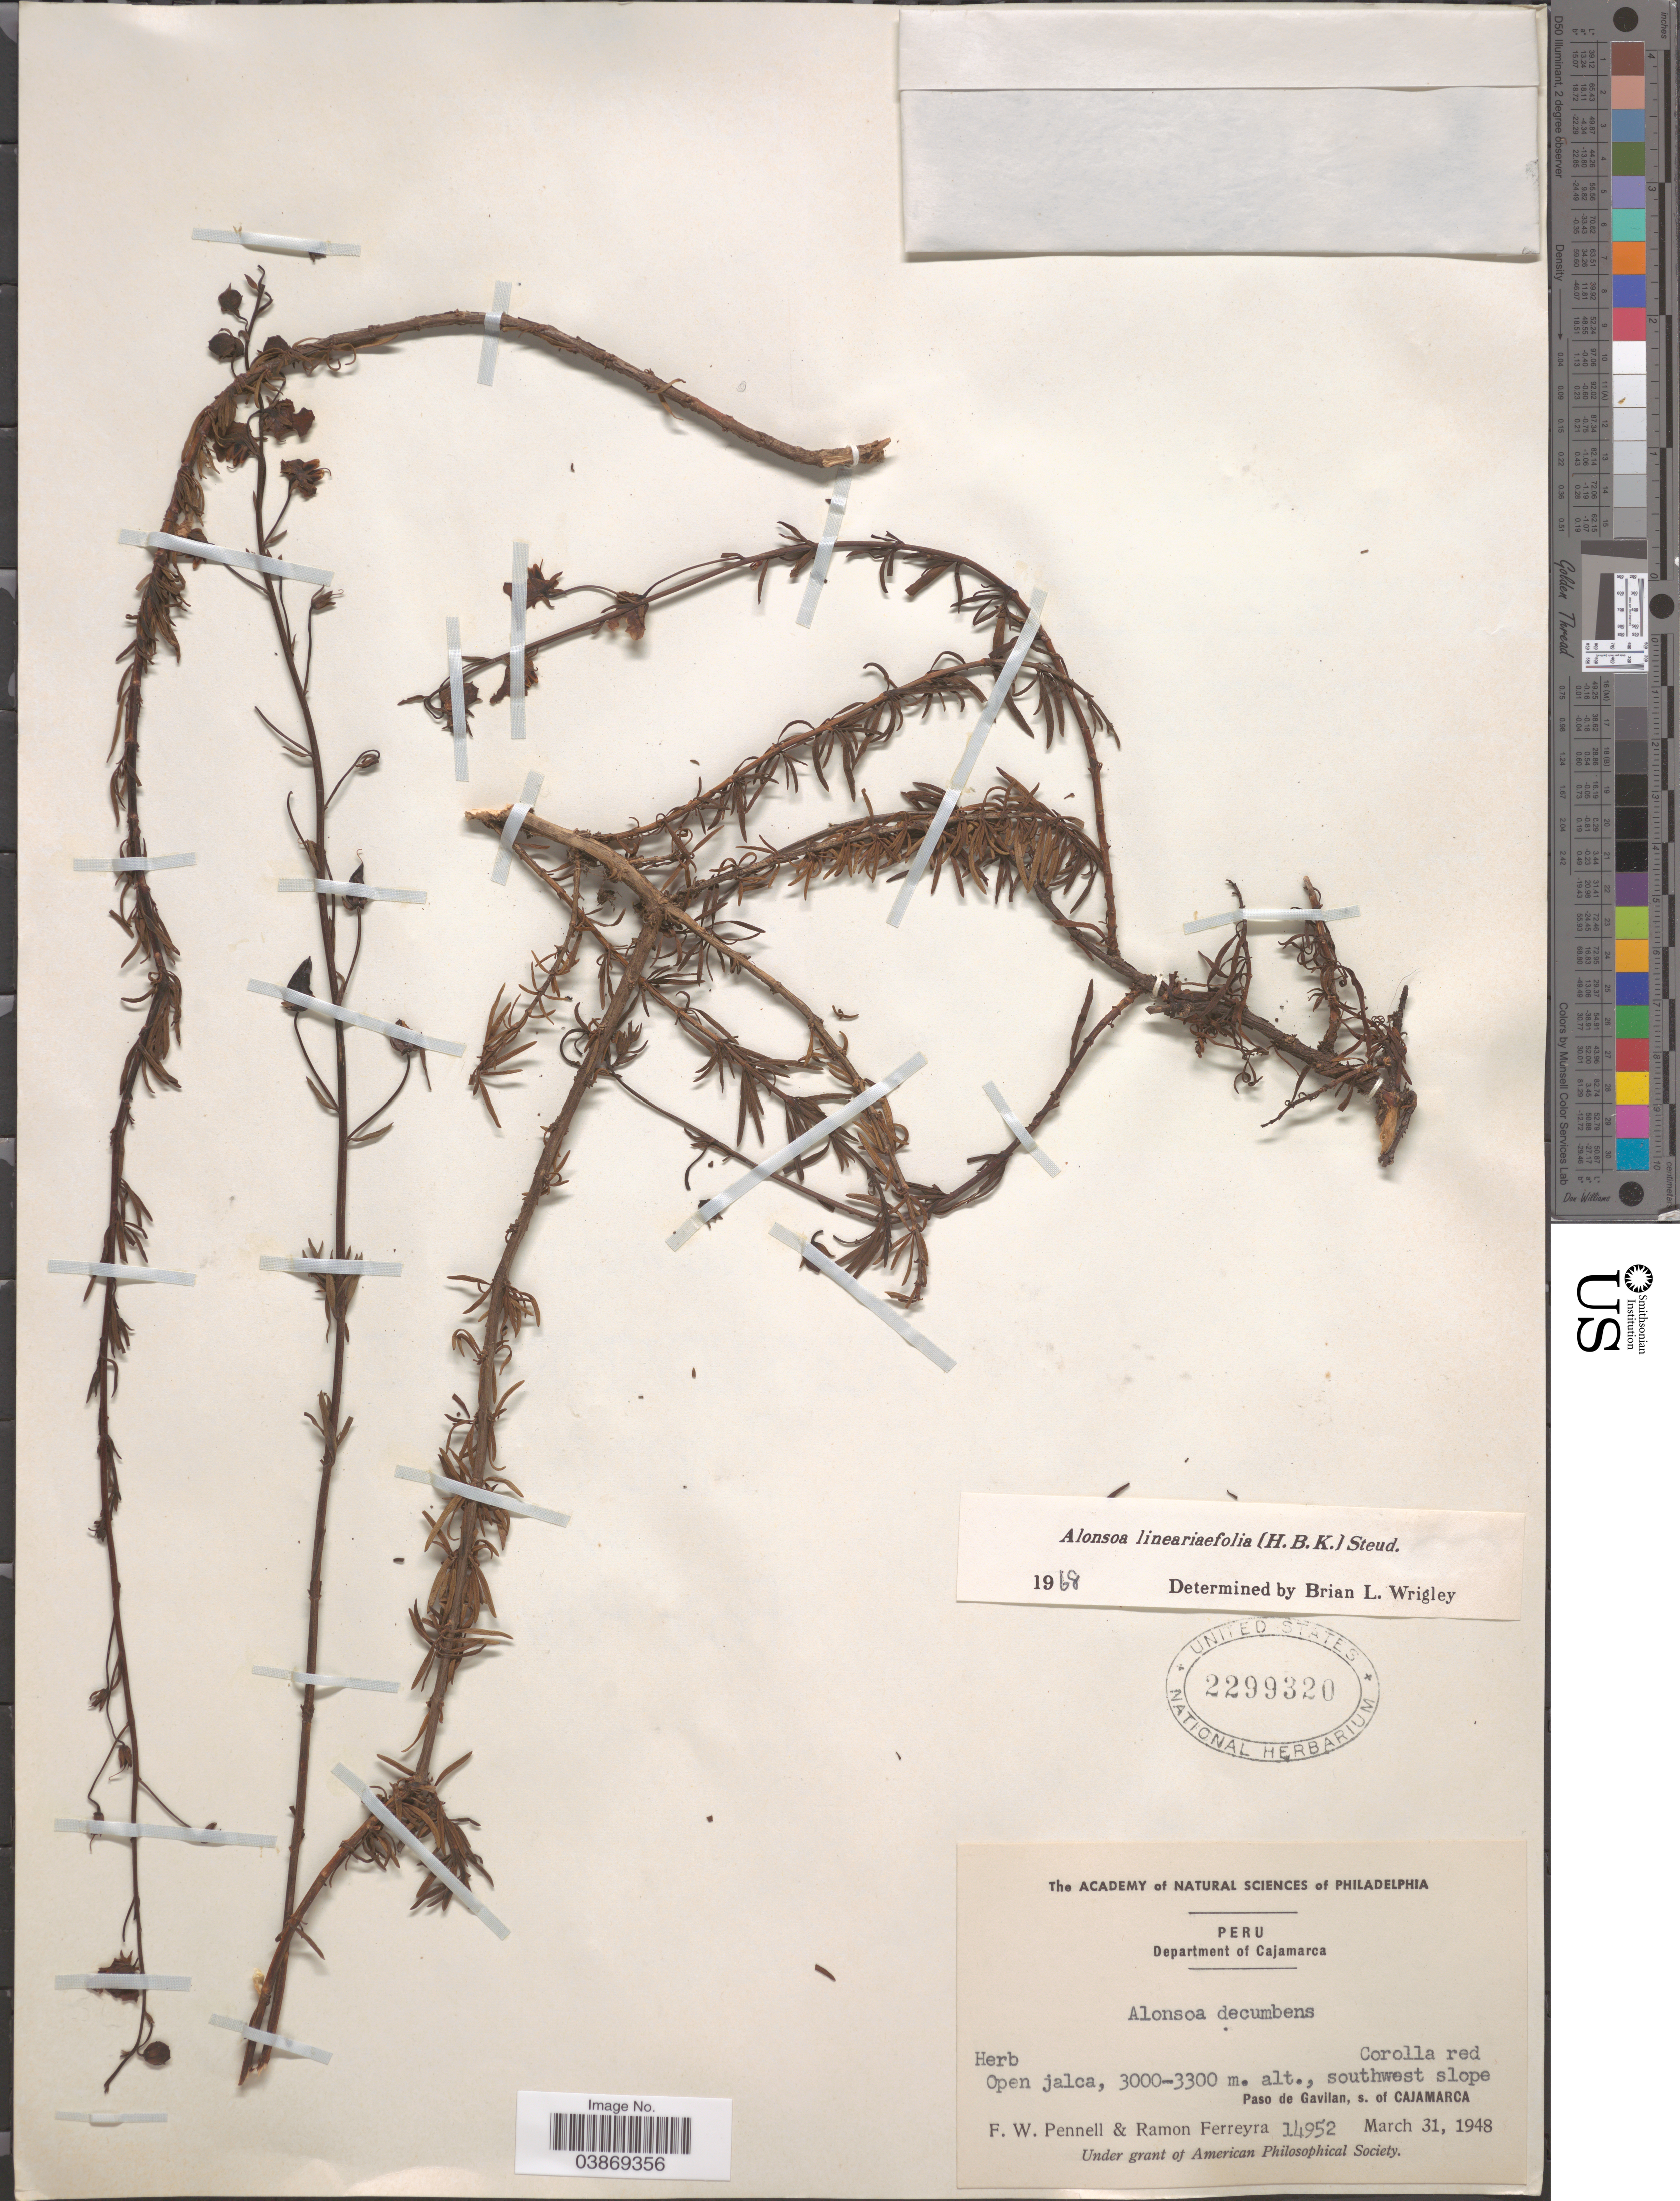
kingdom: Plantae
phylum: Tracheophyta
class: Magnoliopsida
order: Lamiales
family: Scrophulariaceae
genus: Alonsoa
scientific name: Alonsoa linearifolia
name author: Steud.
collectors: F. W. Pennell & R. A. Ferreyra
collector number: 14952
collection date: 1948-03-31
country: Peru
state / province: Cajamarca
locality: Department of Cajamarca. Open jalca, southwest slope. Paso de Gavilan, s. of Cajamarca.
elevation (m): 3000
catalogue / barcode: US 2299320